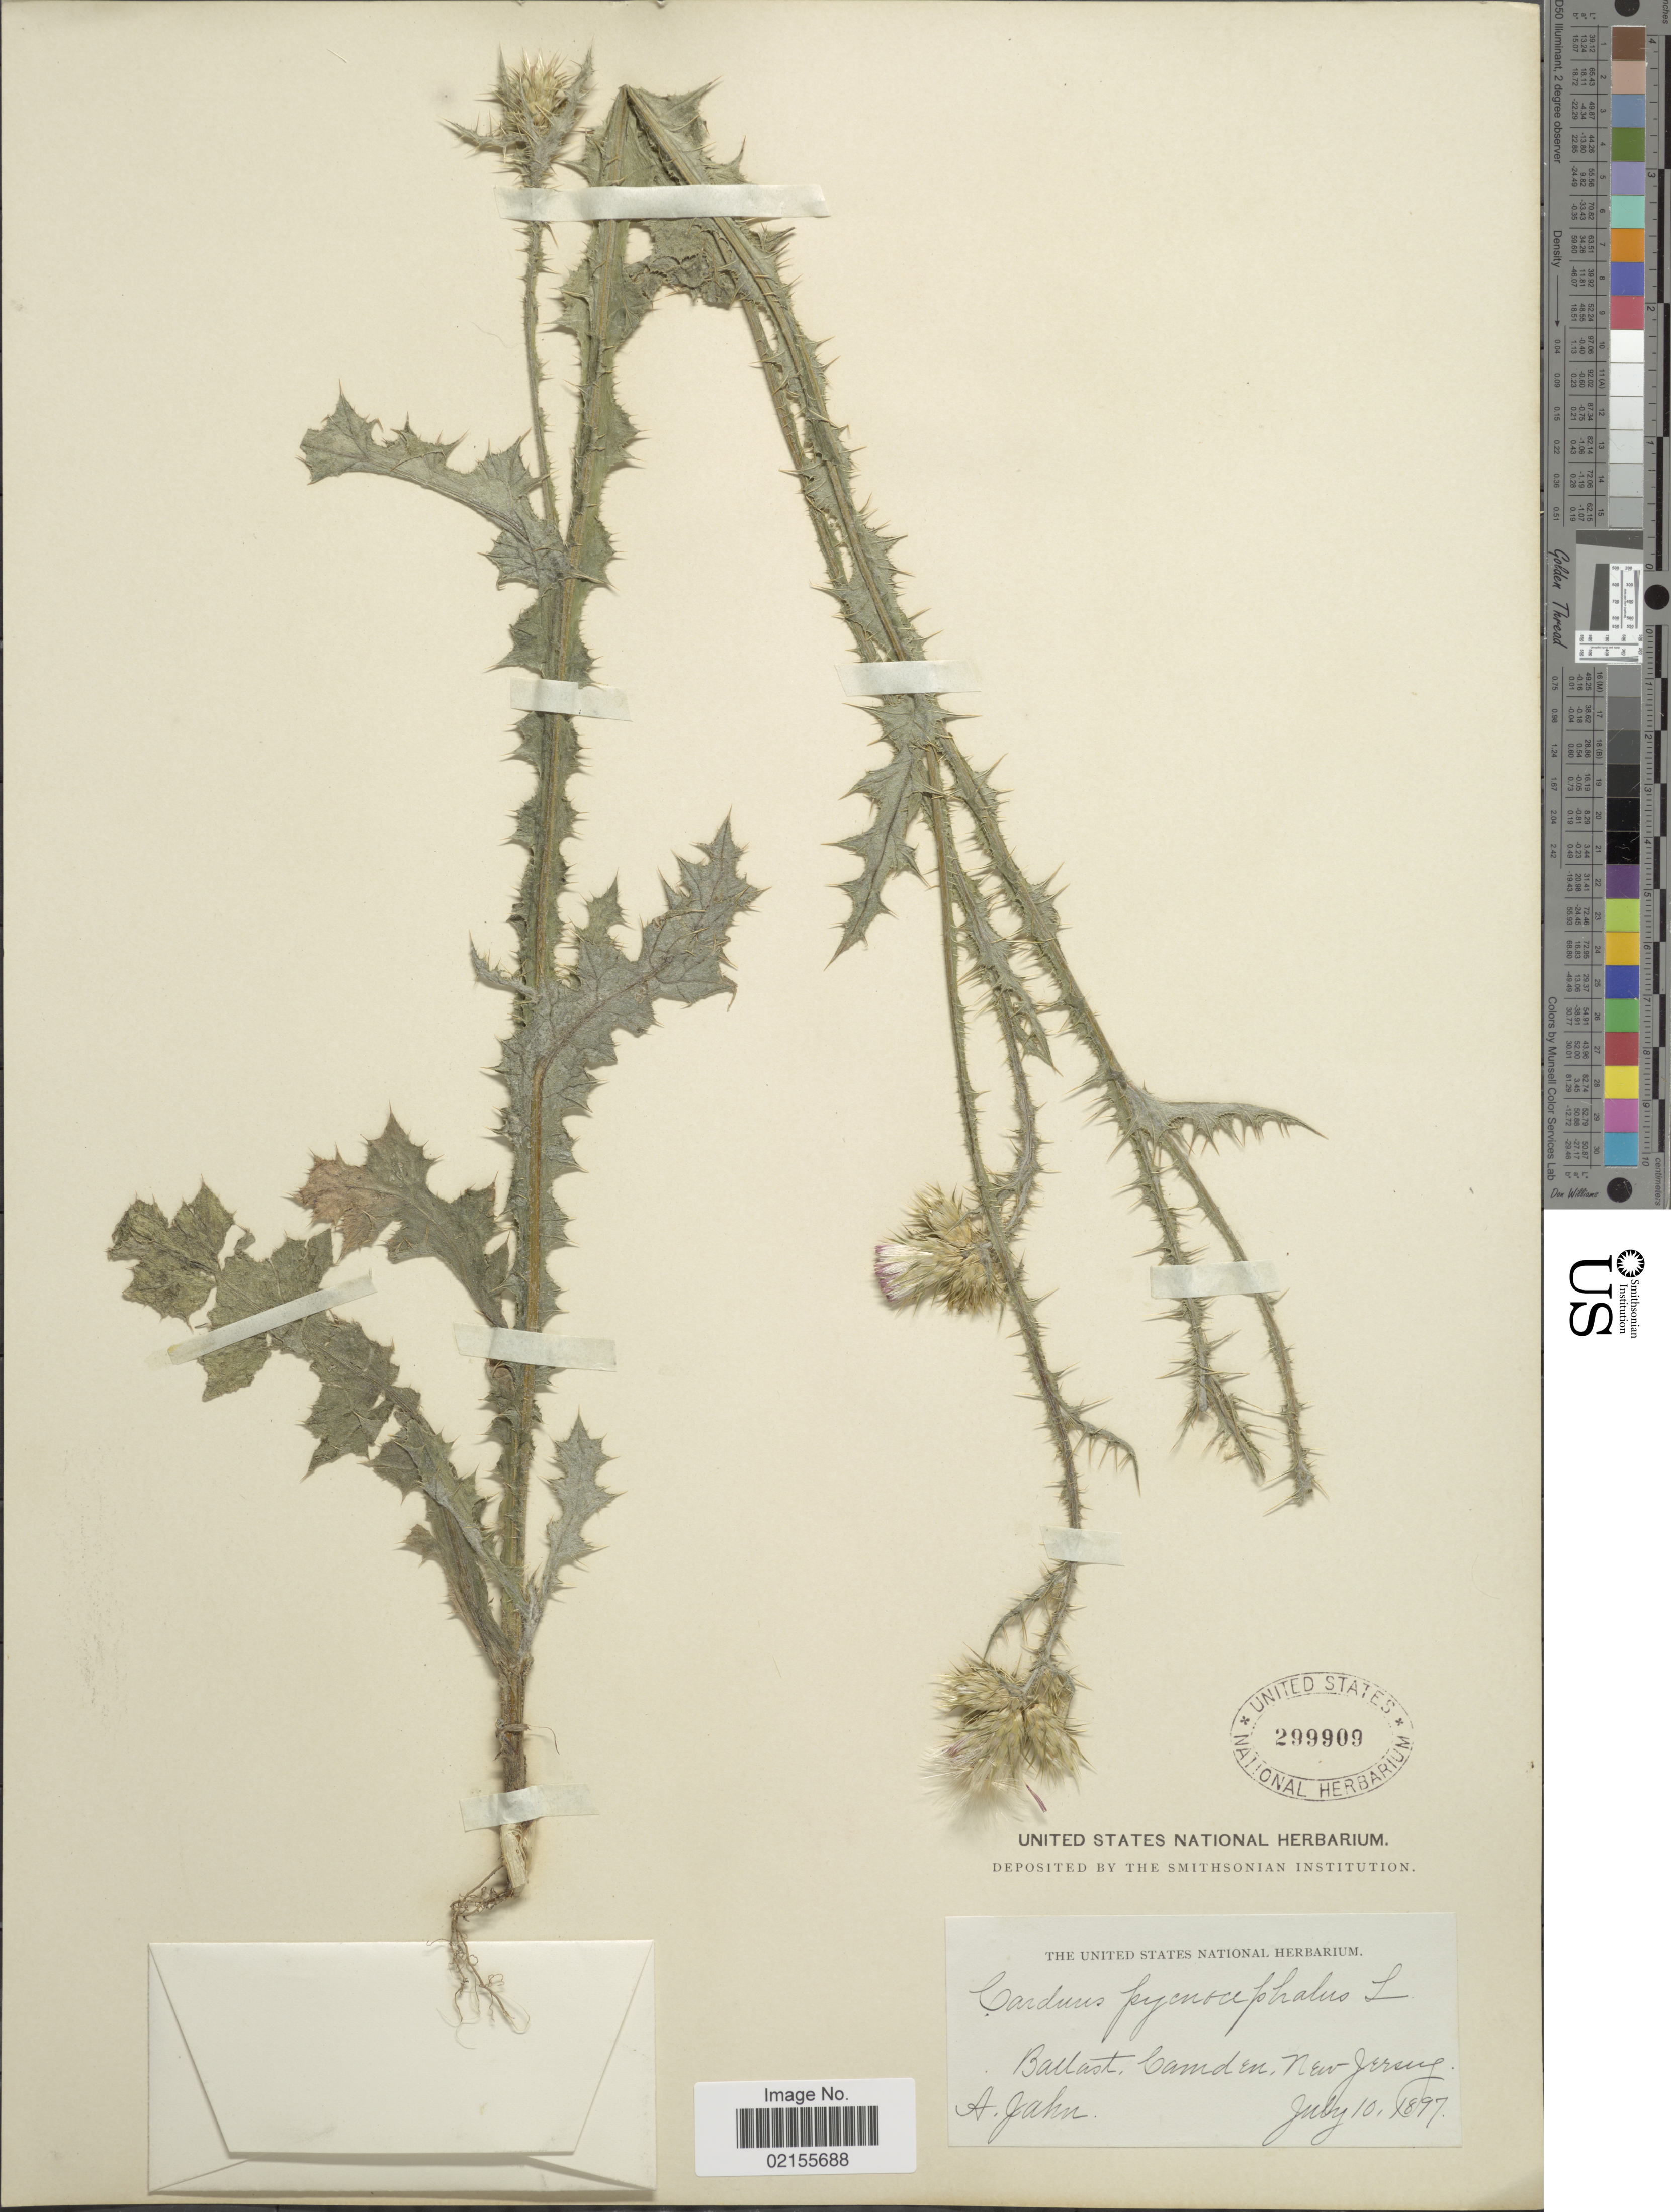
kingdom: Plantae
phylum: Tracheophyta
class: Magnoliopsida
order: Asterales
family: Asteraceae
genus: Carduus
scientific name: Carduus pycnocephalus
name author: L.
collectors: A. Jahn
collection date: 1897-07-10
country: United States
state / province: New Jersey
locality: Ballast, Camden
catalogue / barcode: US 299909